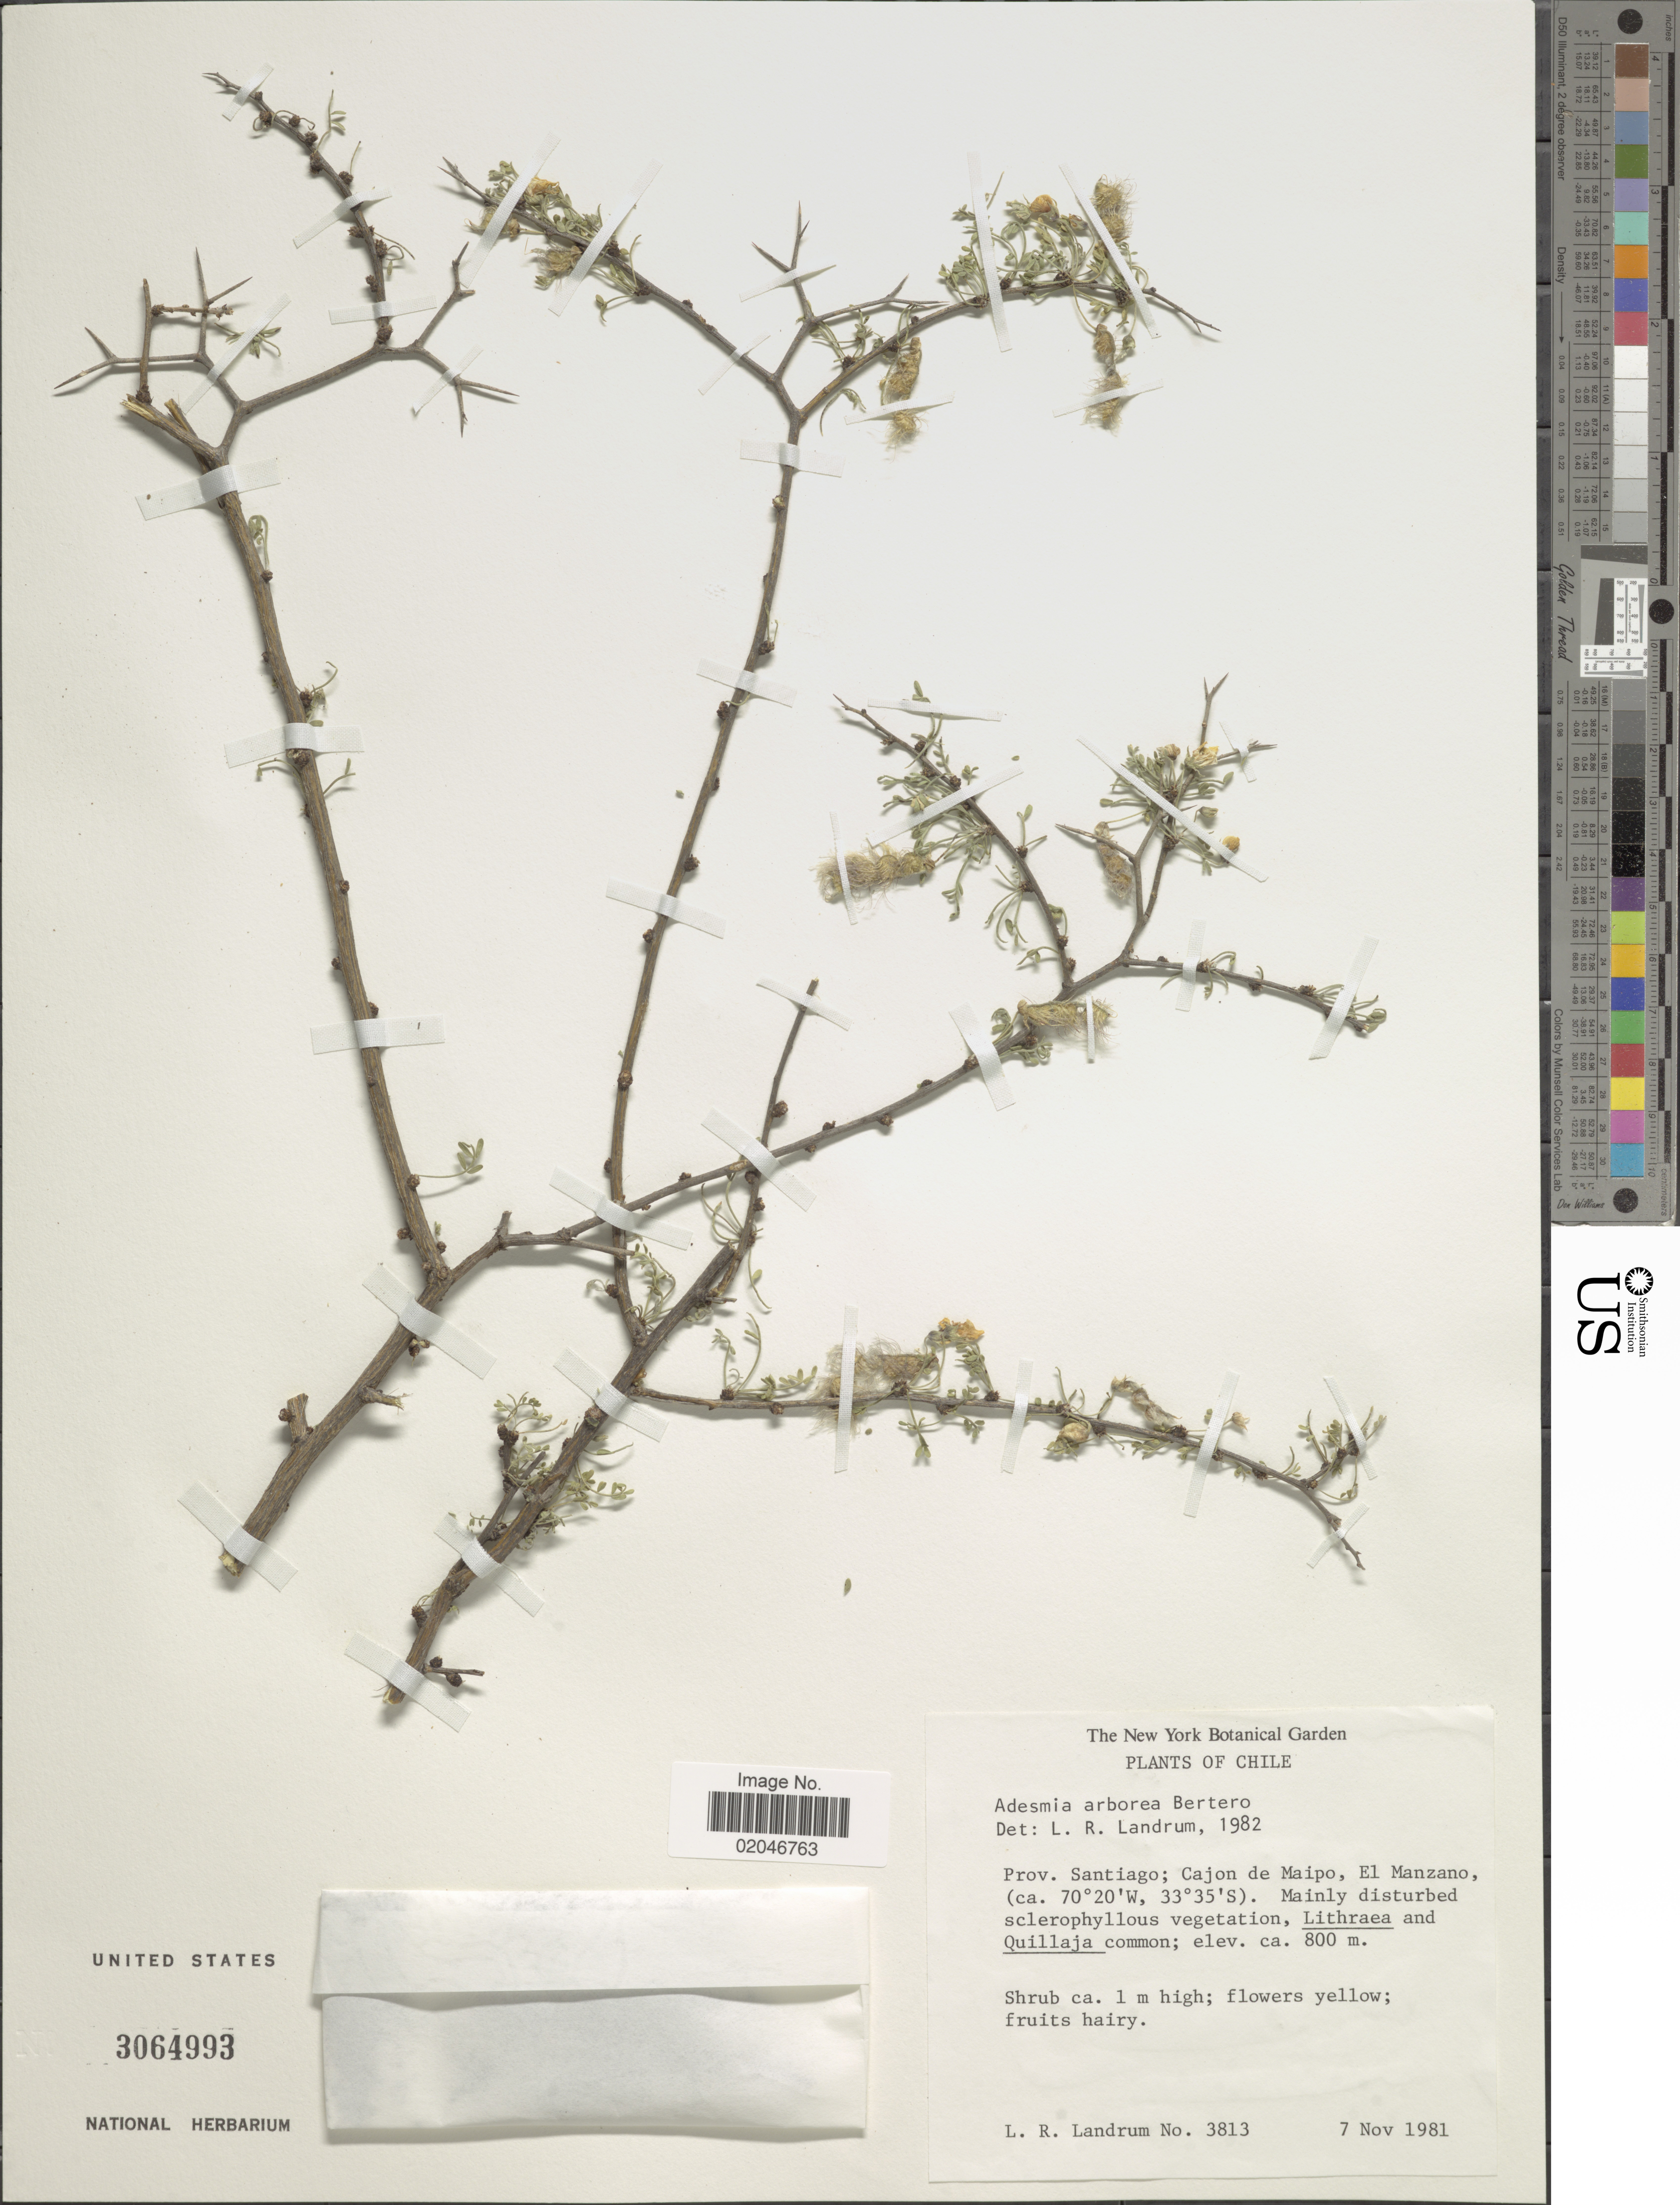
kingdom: Plantae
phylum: Tracheophyta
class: Magnoliopsida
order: Fabales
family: Fabaceae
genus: Adesmia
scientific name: Adesmia arborea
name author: Clos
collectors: L. R. Landrum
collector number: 3813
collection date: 1981-11-07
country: Chile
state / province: Región Metropolitana (RM)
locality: Prov. Santiago: cajon de Maipo, El Manzano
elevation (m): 800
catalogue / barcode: US 3064993